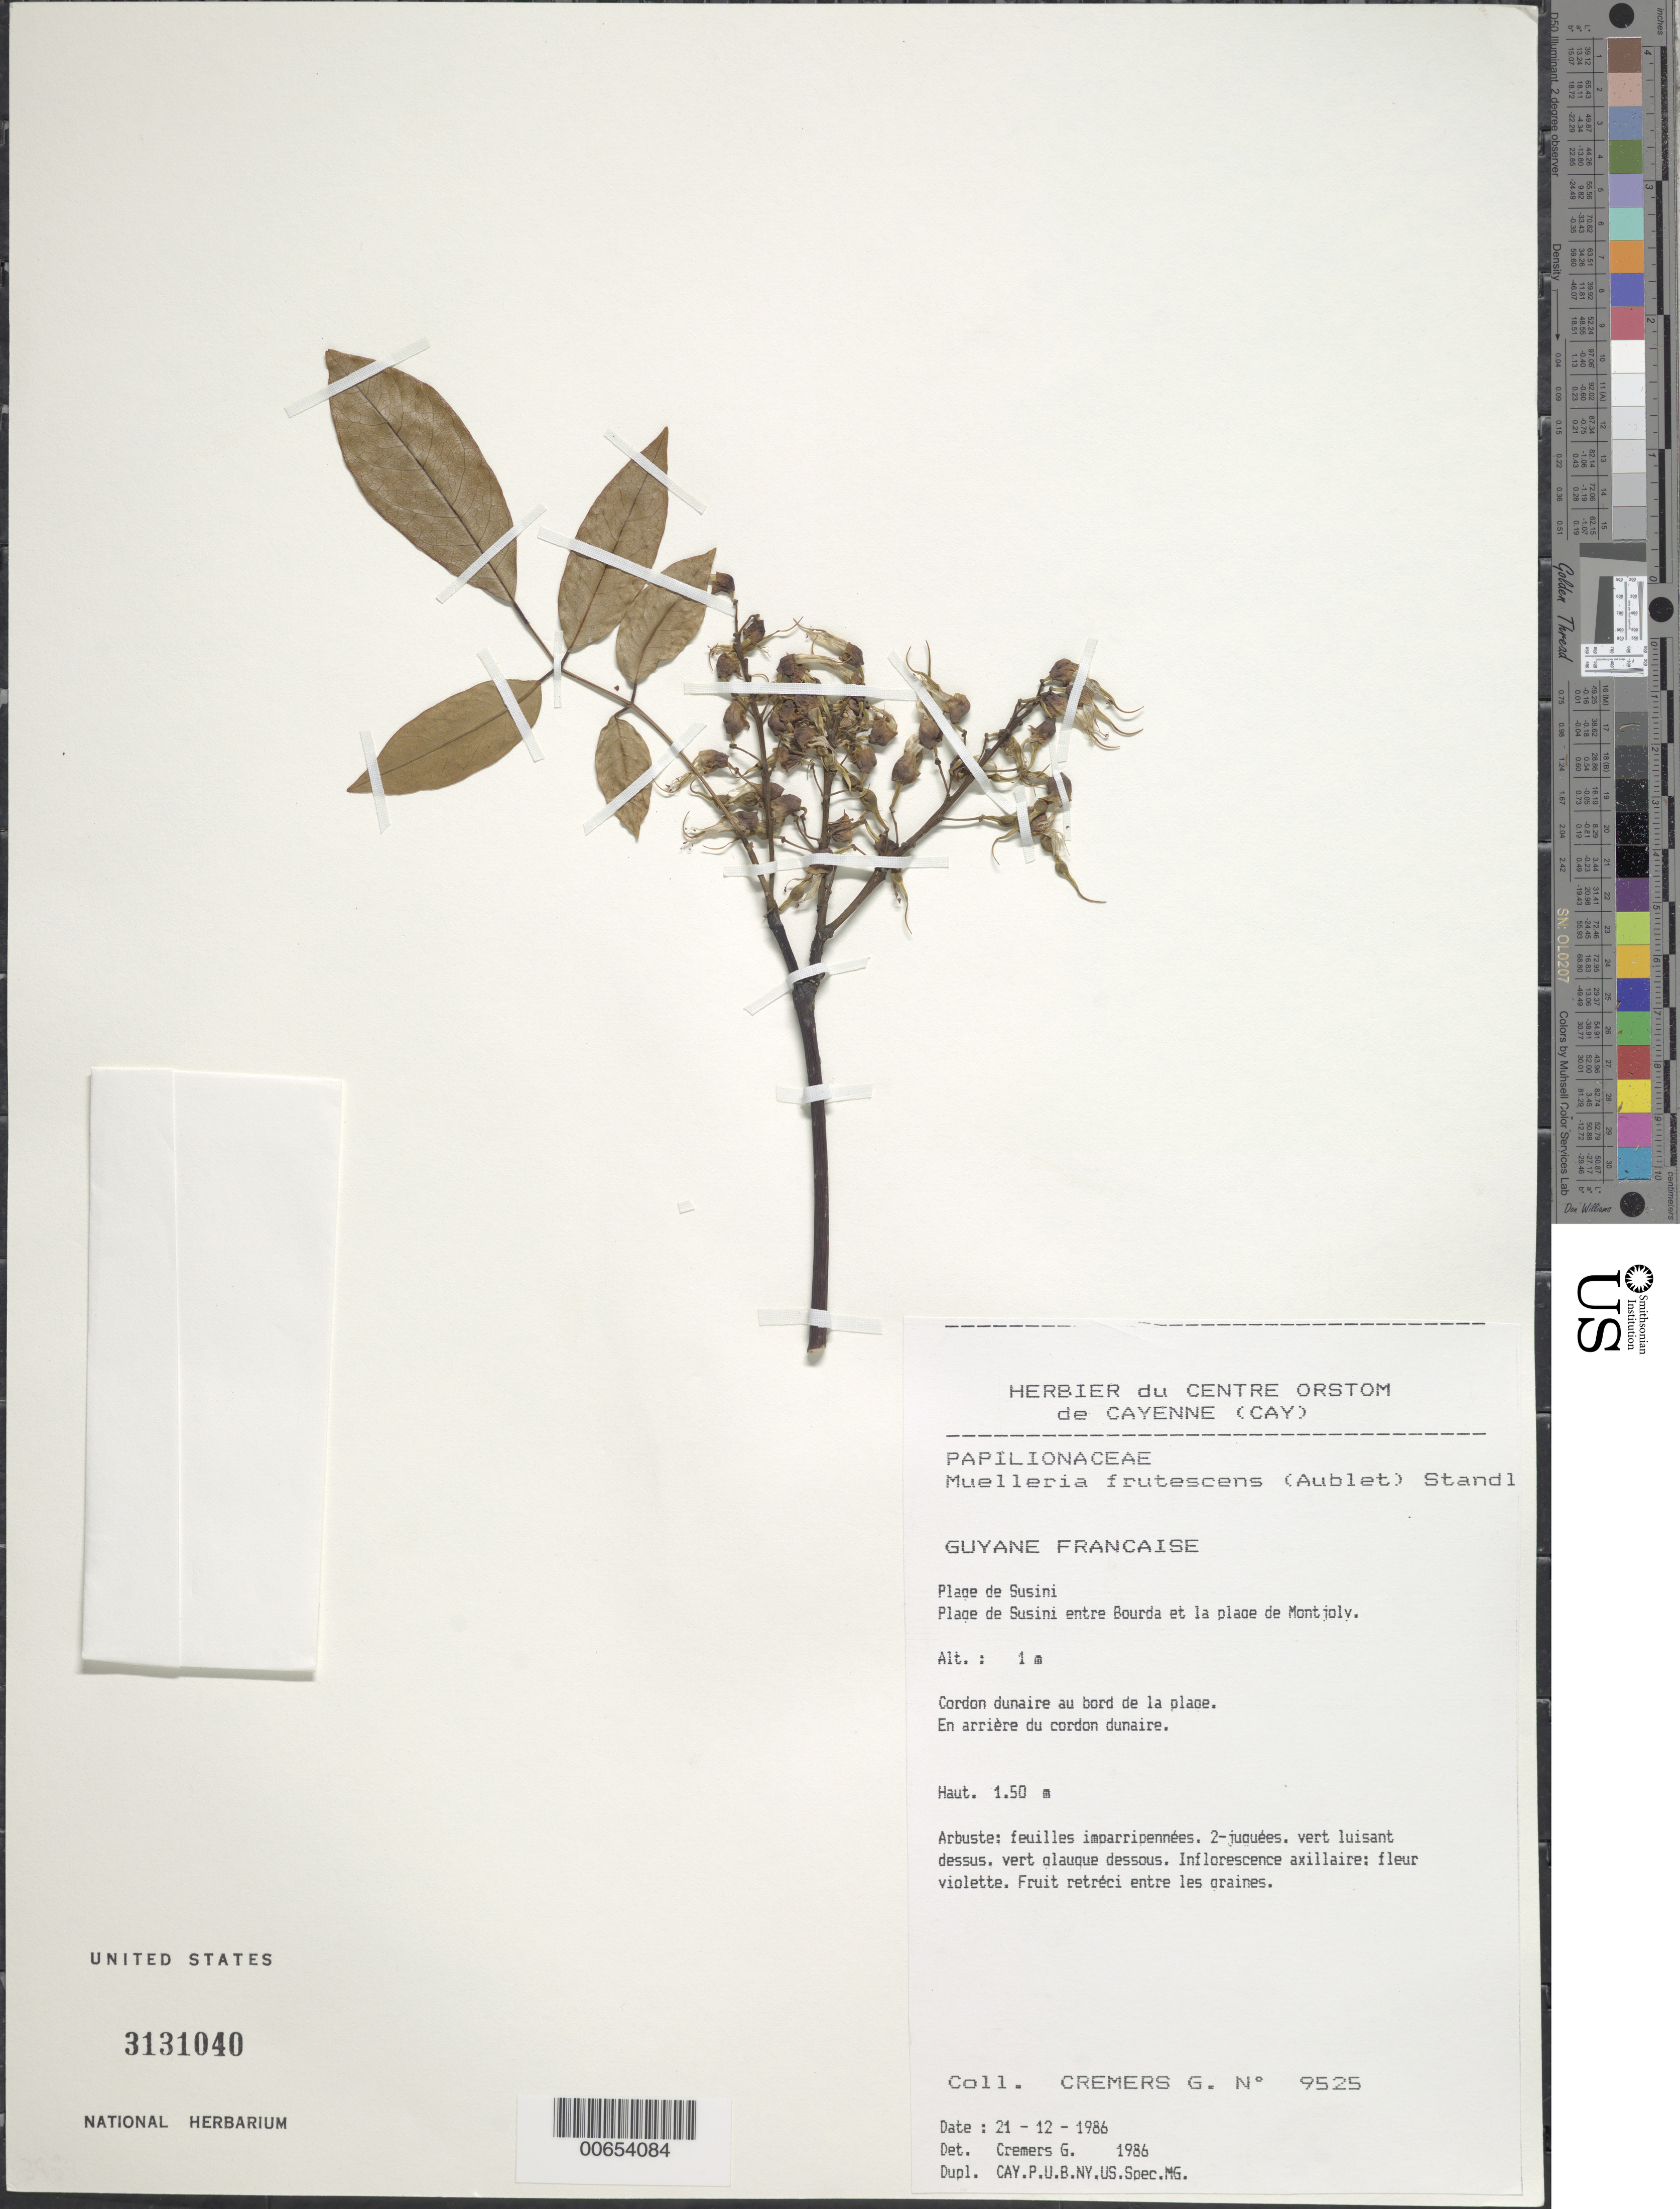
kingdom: Plantae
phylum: Tracheophyta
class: Magnoliopsida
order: Fabales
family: Fabaceae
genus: Muellera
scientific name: Muellera frutescens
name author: (Aubl.) Standl.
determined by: Cremers, Georges A.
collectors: G. Cremers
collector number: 9525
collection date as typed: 21-Dec-86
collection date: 1986-12-21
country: French Guiana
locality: Plage de Susini, entre Bourda & la plage de Montjoly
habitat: Cordon dunaire au bord de la plage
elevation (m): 1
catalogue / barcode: US 3131040